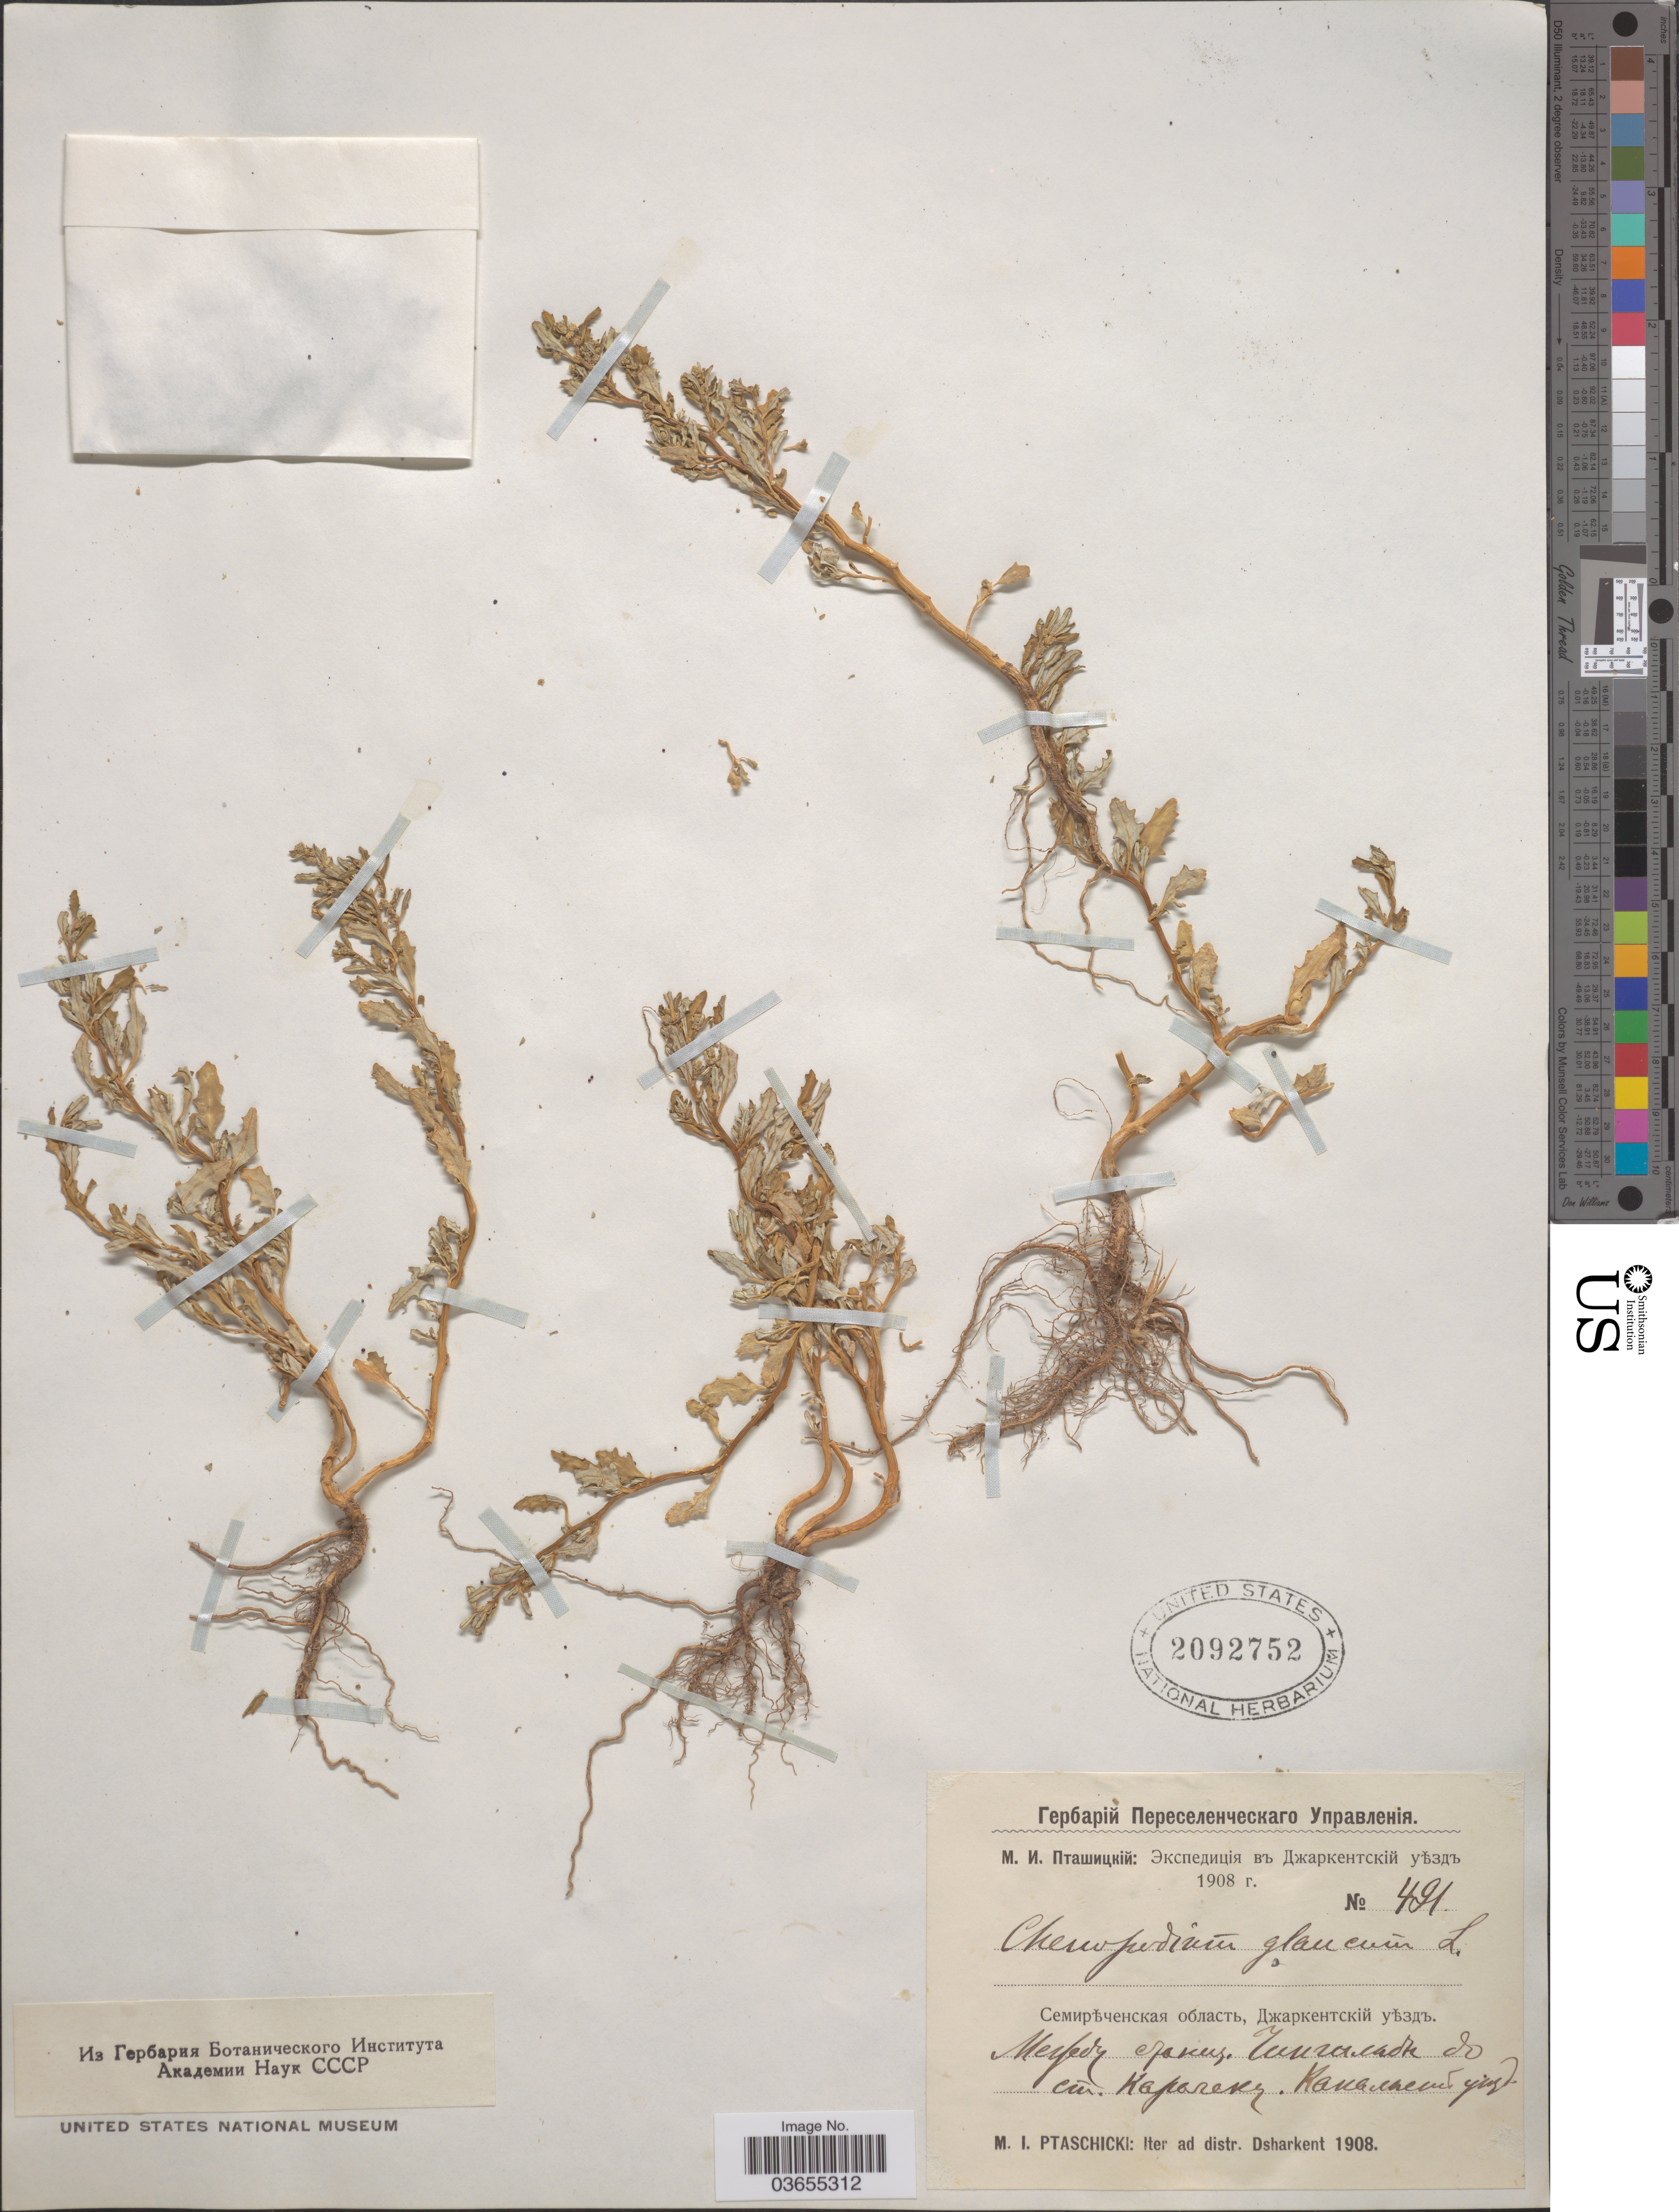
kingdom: Plantae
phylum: Tracheophyta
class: Magnoliopsida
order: Caryophyllales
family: Amaranthaceae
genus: Chenopodium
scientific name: Chenopodium glaucum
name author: L.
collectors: M. Ptaschicki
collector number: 491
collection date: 1908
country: Kazakhstan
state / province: Almaty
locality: Between Chingylady and Karagekez. Iter ad distr. Dsharkent.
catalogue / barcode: US 2092752